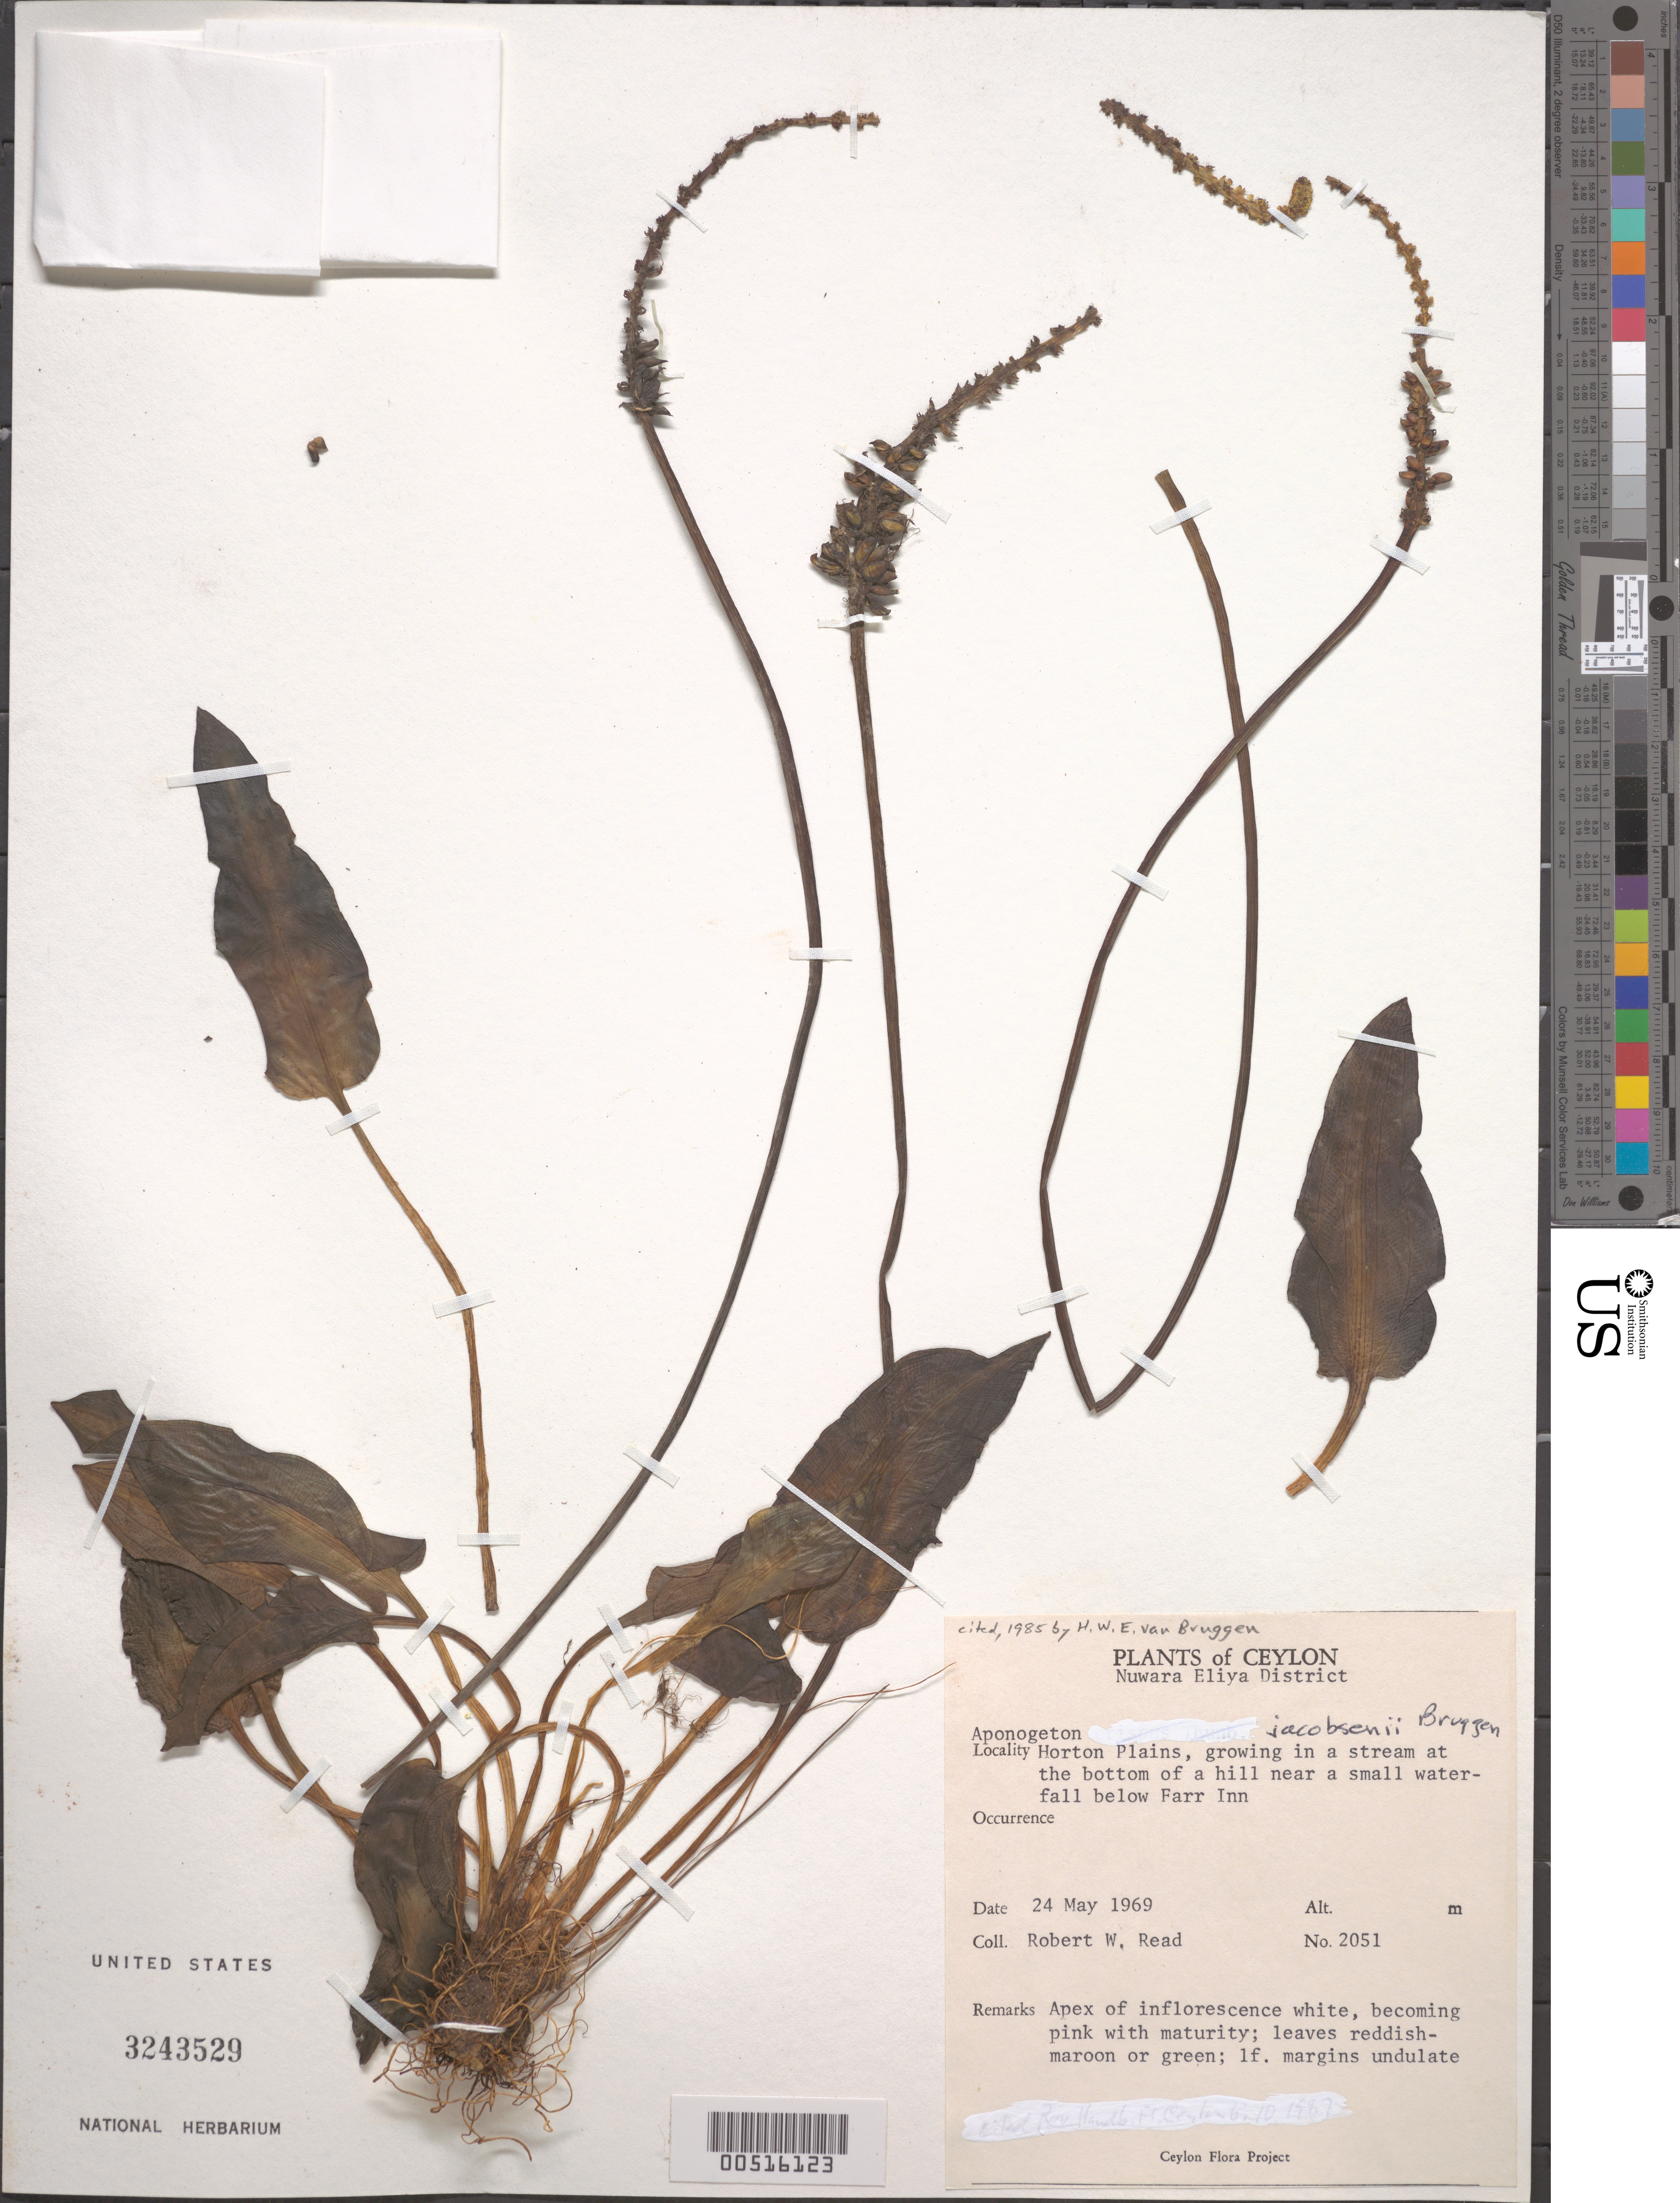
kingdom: Plantae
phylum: Tracheophyta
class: Liliopsida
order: Alismatales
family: Aponogetonaceae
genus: Aponogeton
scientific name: Aponogeton jacobsenii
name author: van Bruggen in de Wit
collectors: R. W. Read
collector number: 2051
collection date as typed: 24 May 1969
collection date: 1969-05-24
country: Sri Lanka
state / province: Central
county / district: Nuwara Eliya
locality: Horton plains, farr inn.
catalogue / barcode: US 3243529